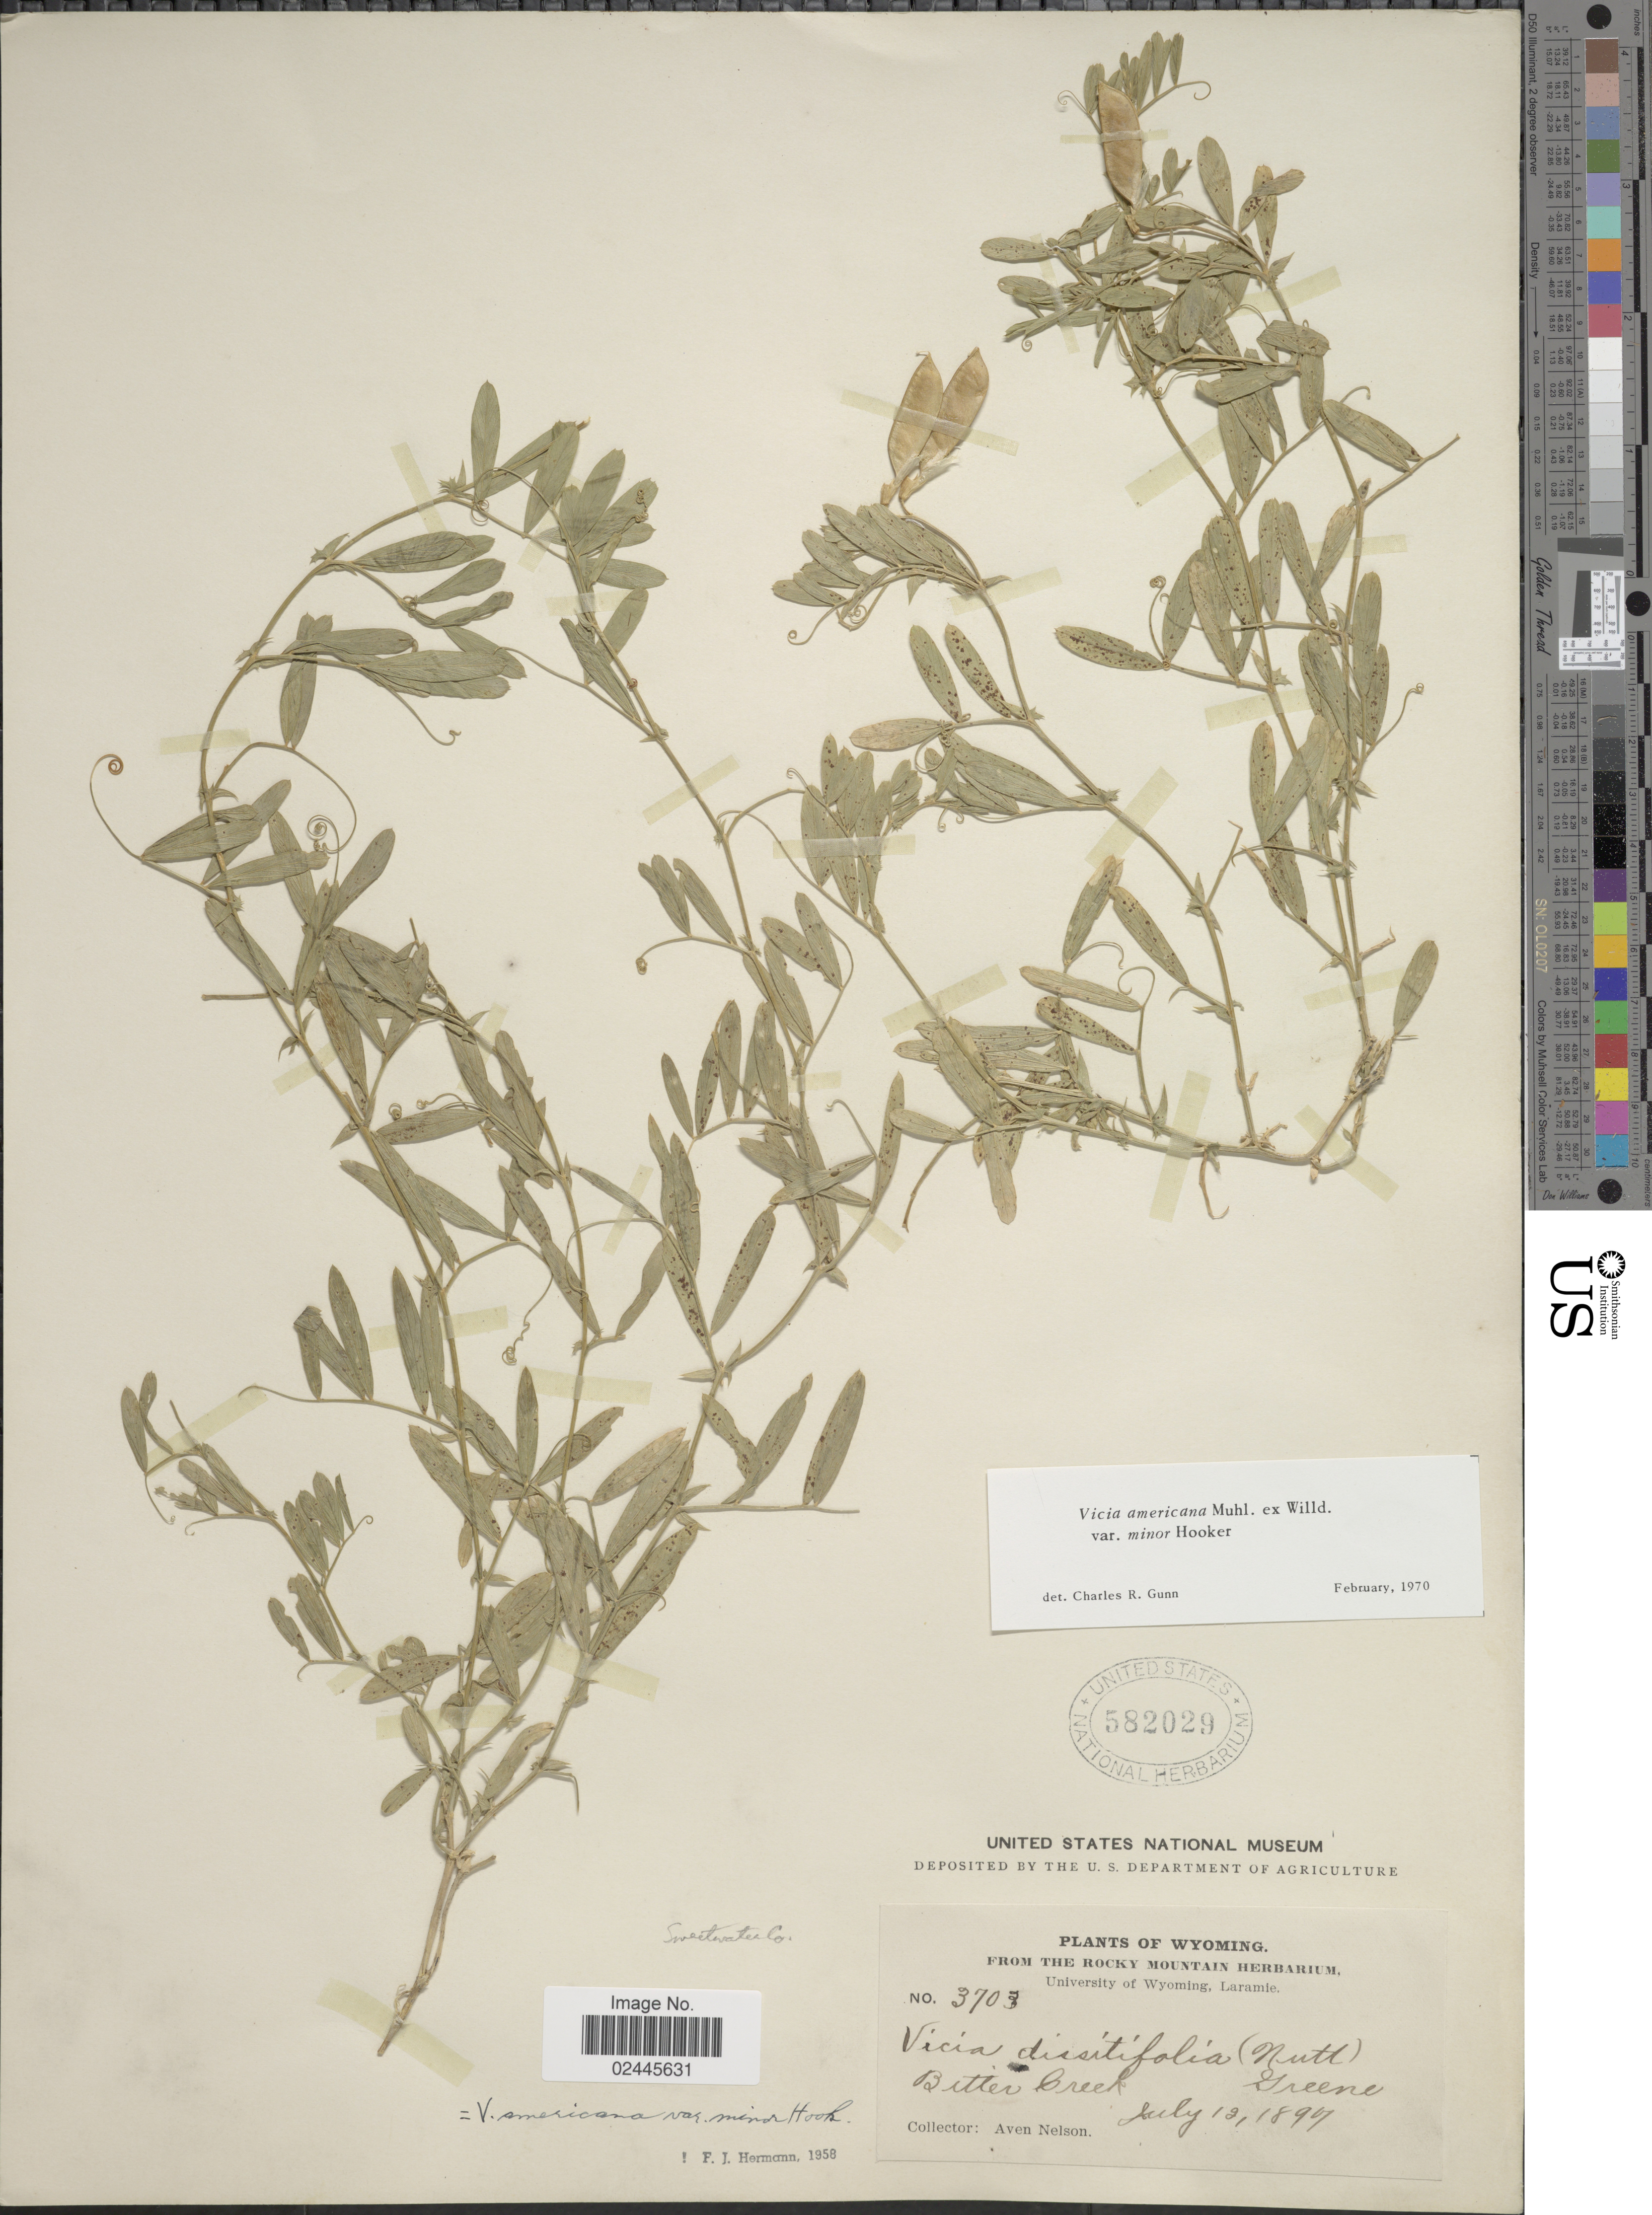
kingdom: Plantae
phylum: Tracheophyta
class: Magnoliopsida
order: Fabales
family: Fabaceae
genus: Vicia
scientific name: Vicia americana var. minor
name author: Hook.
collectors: A. Nelson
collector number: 3703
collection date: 1897-07-12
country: United States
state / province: Wyoming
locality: Bitter Creek.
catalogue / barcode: US 582029